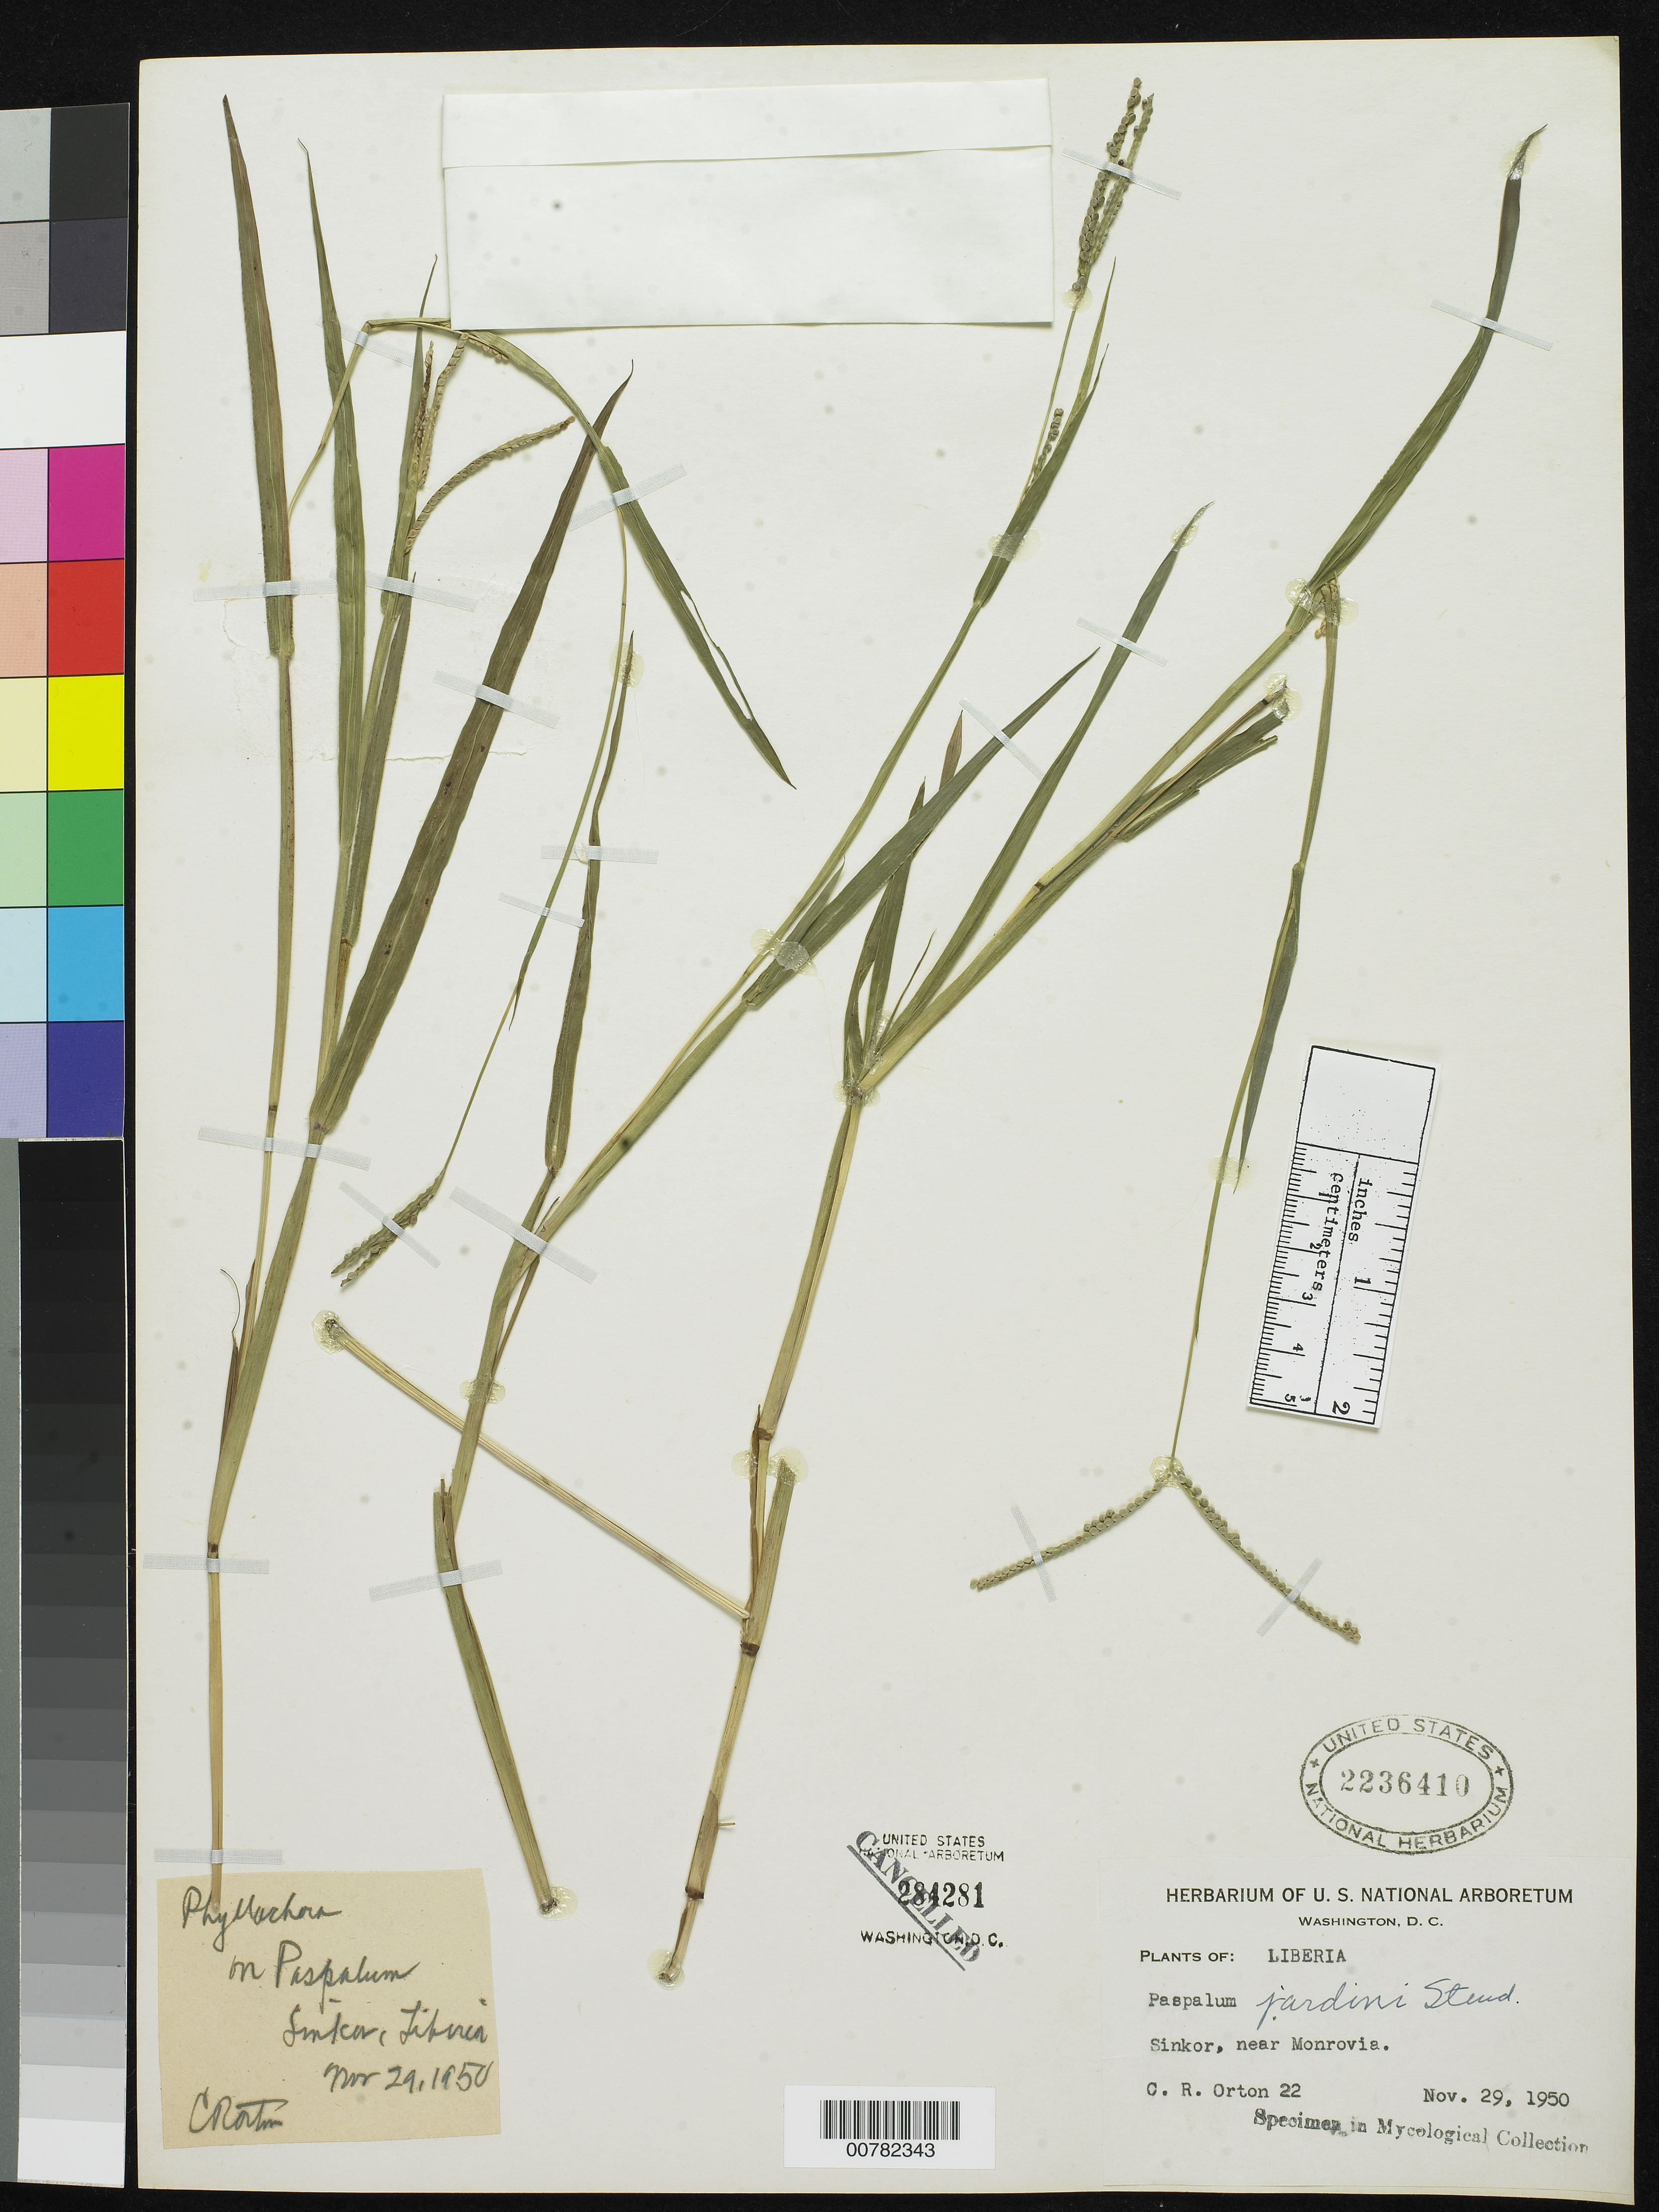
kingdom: Plantae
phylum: Tracheophyta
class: Liliopsida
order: Poales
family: Poaceae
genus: Paspalum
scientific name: Paspalum jardini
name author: Steud.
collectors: C. Orton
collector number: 22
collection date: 1950-11-29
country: Liberia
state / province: Montserrado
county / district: Monrovia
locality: Sinkor, near Monrovia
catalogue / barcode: US 2236410